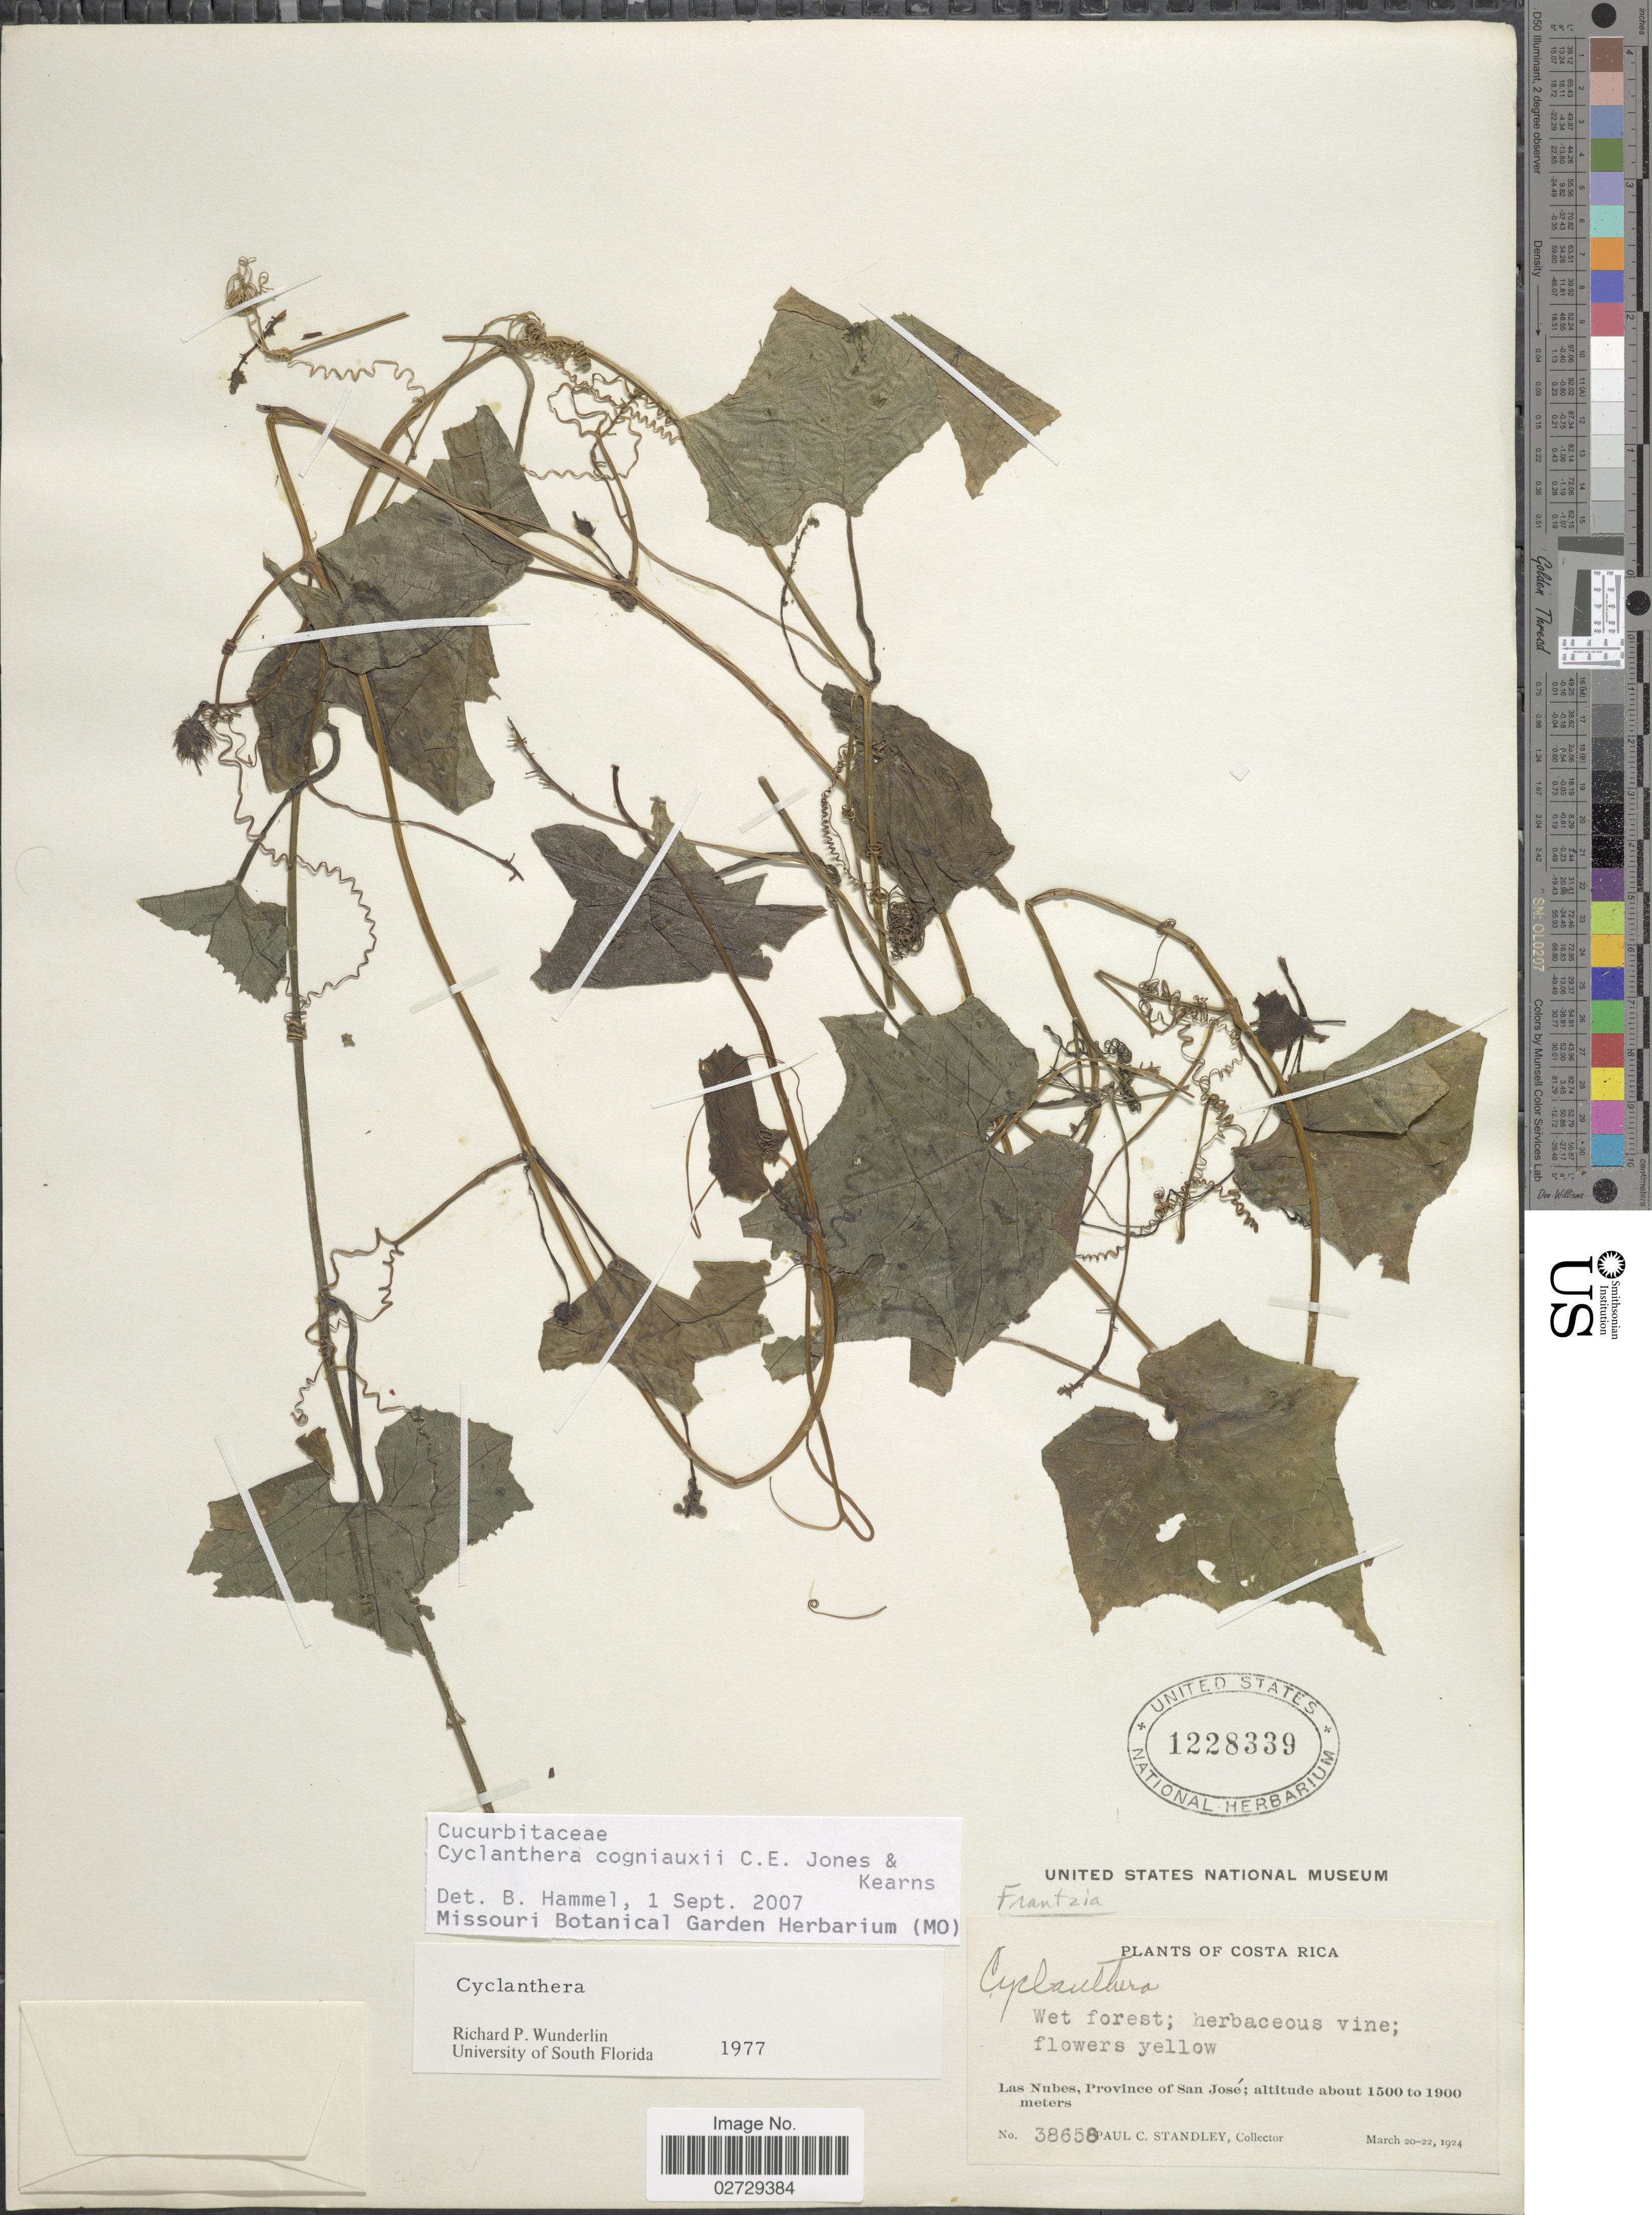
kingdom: Plantae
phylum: Tracheophyta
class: Magnoliopsida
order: Cucurbitales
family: Cucurbitaceae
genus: Cyclanthera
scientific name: Cyclanthera cogniauxii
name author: C.E. Jones & Kearns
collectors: P. C. Standley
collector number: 38658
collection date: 1924-03-20/1924-03-22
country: Costa Rica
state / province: San José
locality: Las Nubes.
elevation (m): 1500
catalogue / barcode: US 1228339